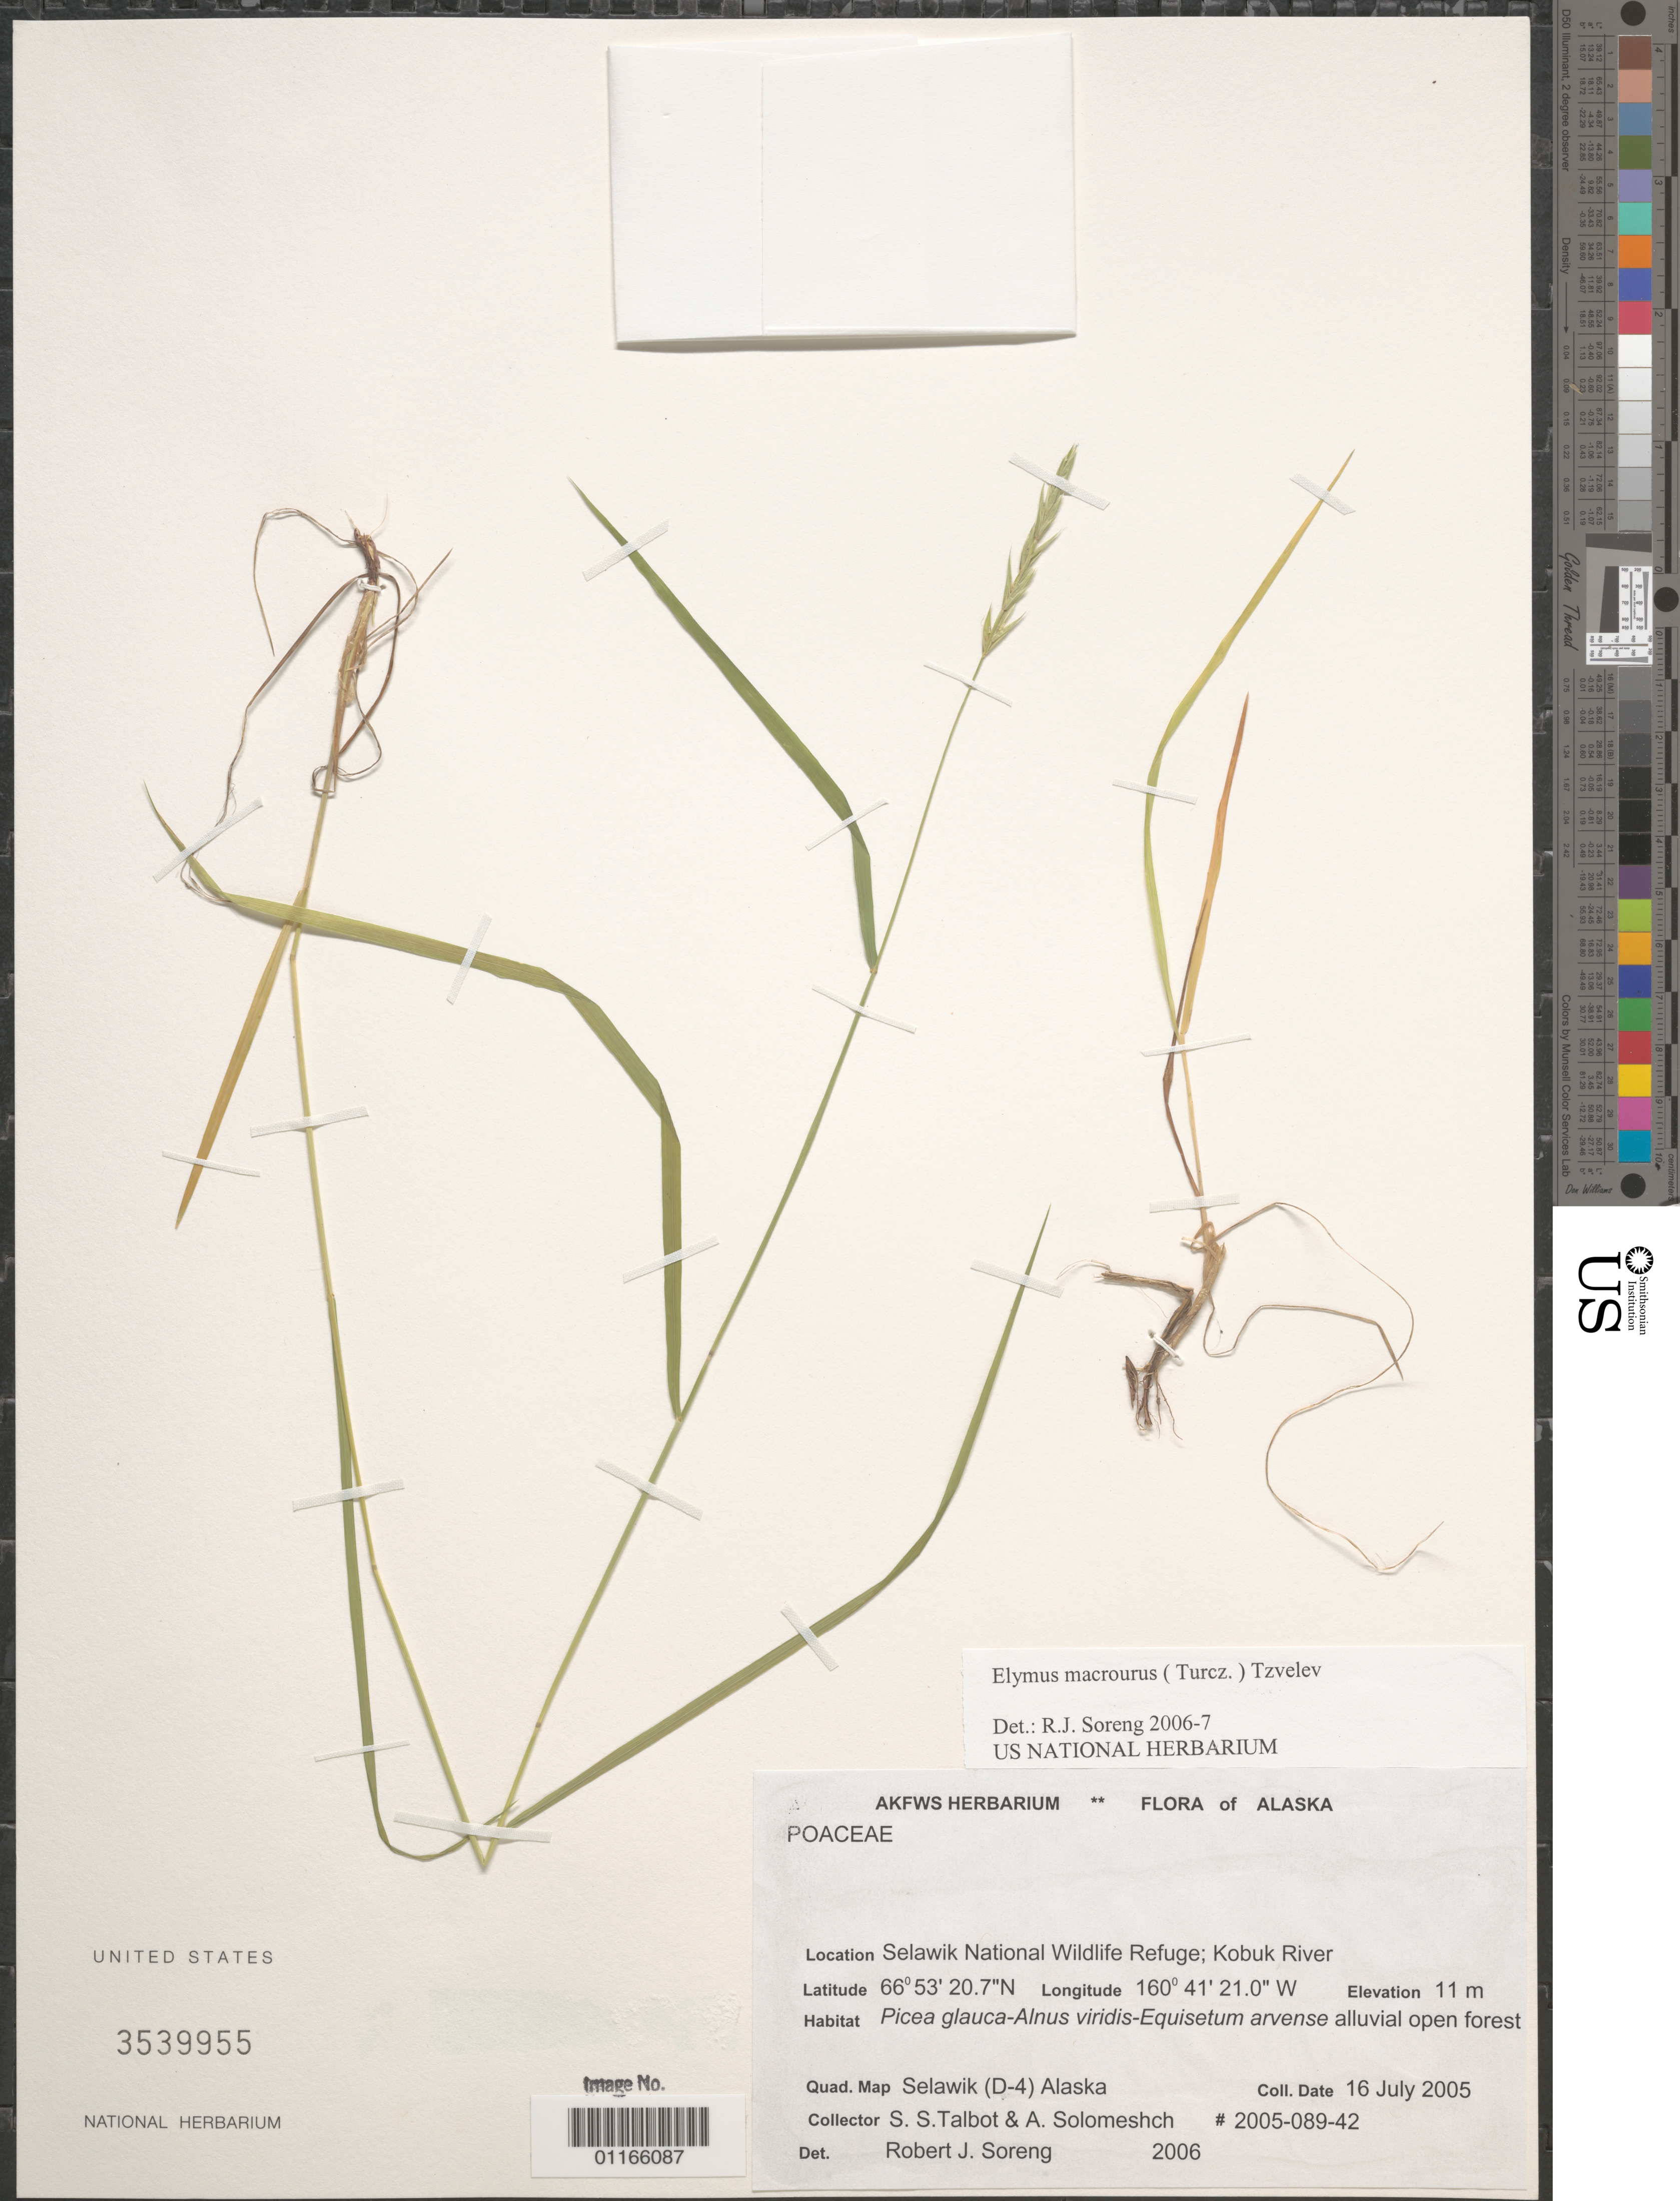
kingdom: Plantae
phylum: Tracheophyta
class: Liliopsida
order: Poales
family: Poaceae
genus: Elymus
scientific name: Elymus macrourus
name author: (Turcz. ex Steud.) Tzvelev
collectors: S. S. Talbot & A. Solomeshch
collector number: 2005-089-42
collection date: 2005-07-16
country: United States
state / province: Alaska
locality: Selawik National Wildlife Refuge; Kobuk River.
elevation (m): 11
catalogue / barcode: US 3539955